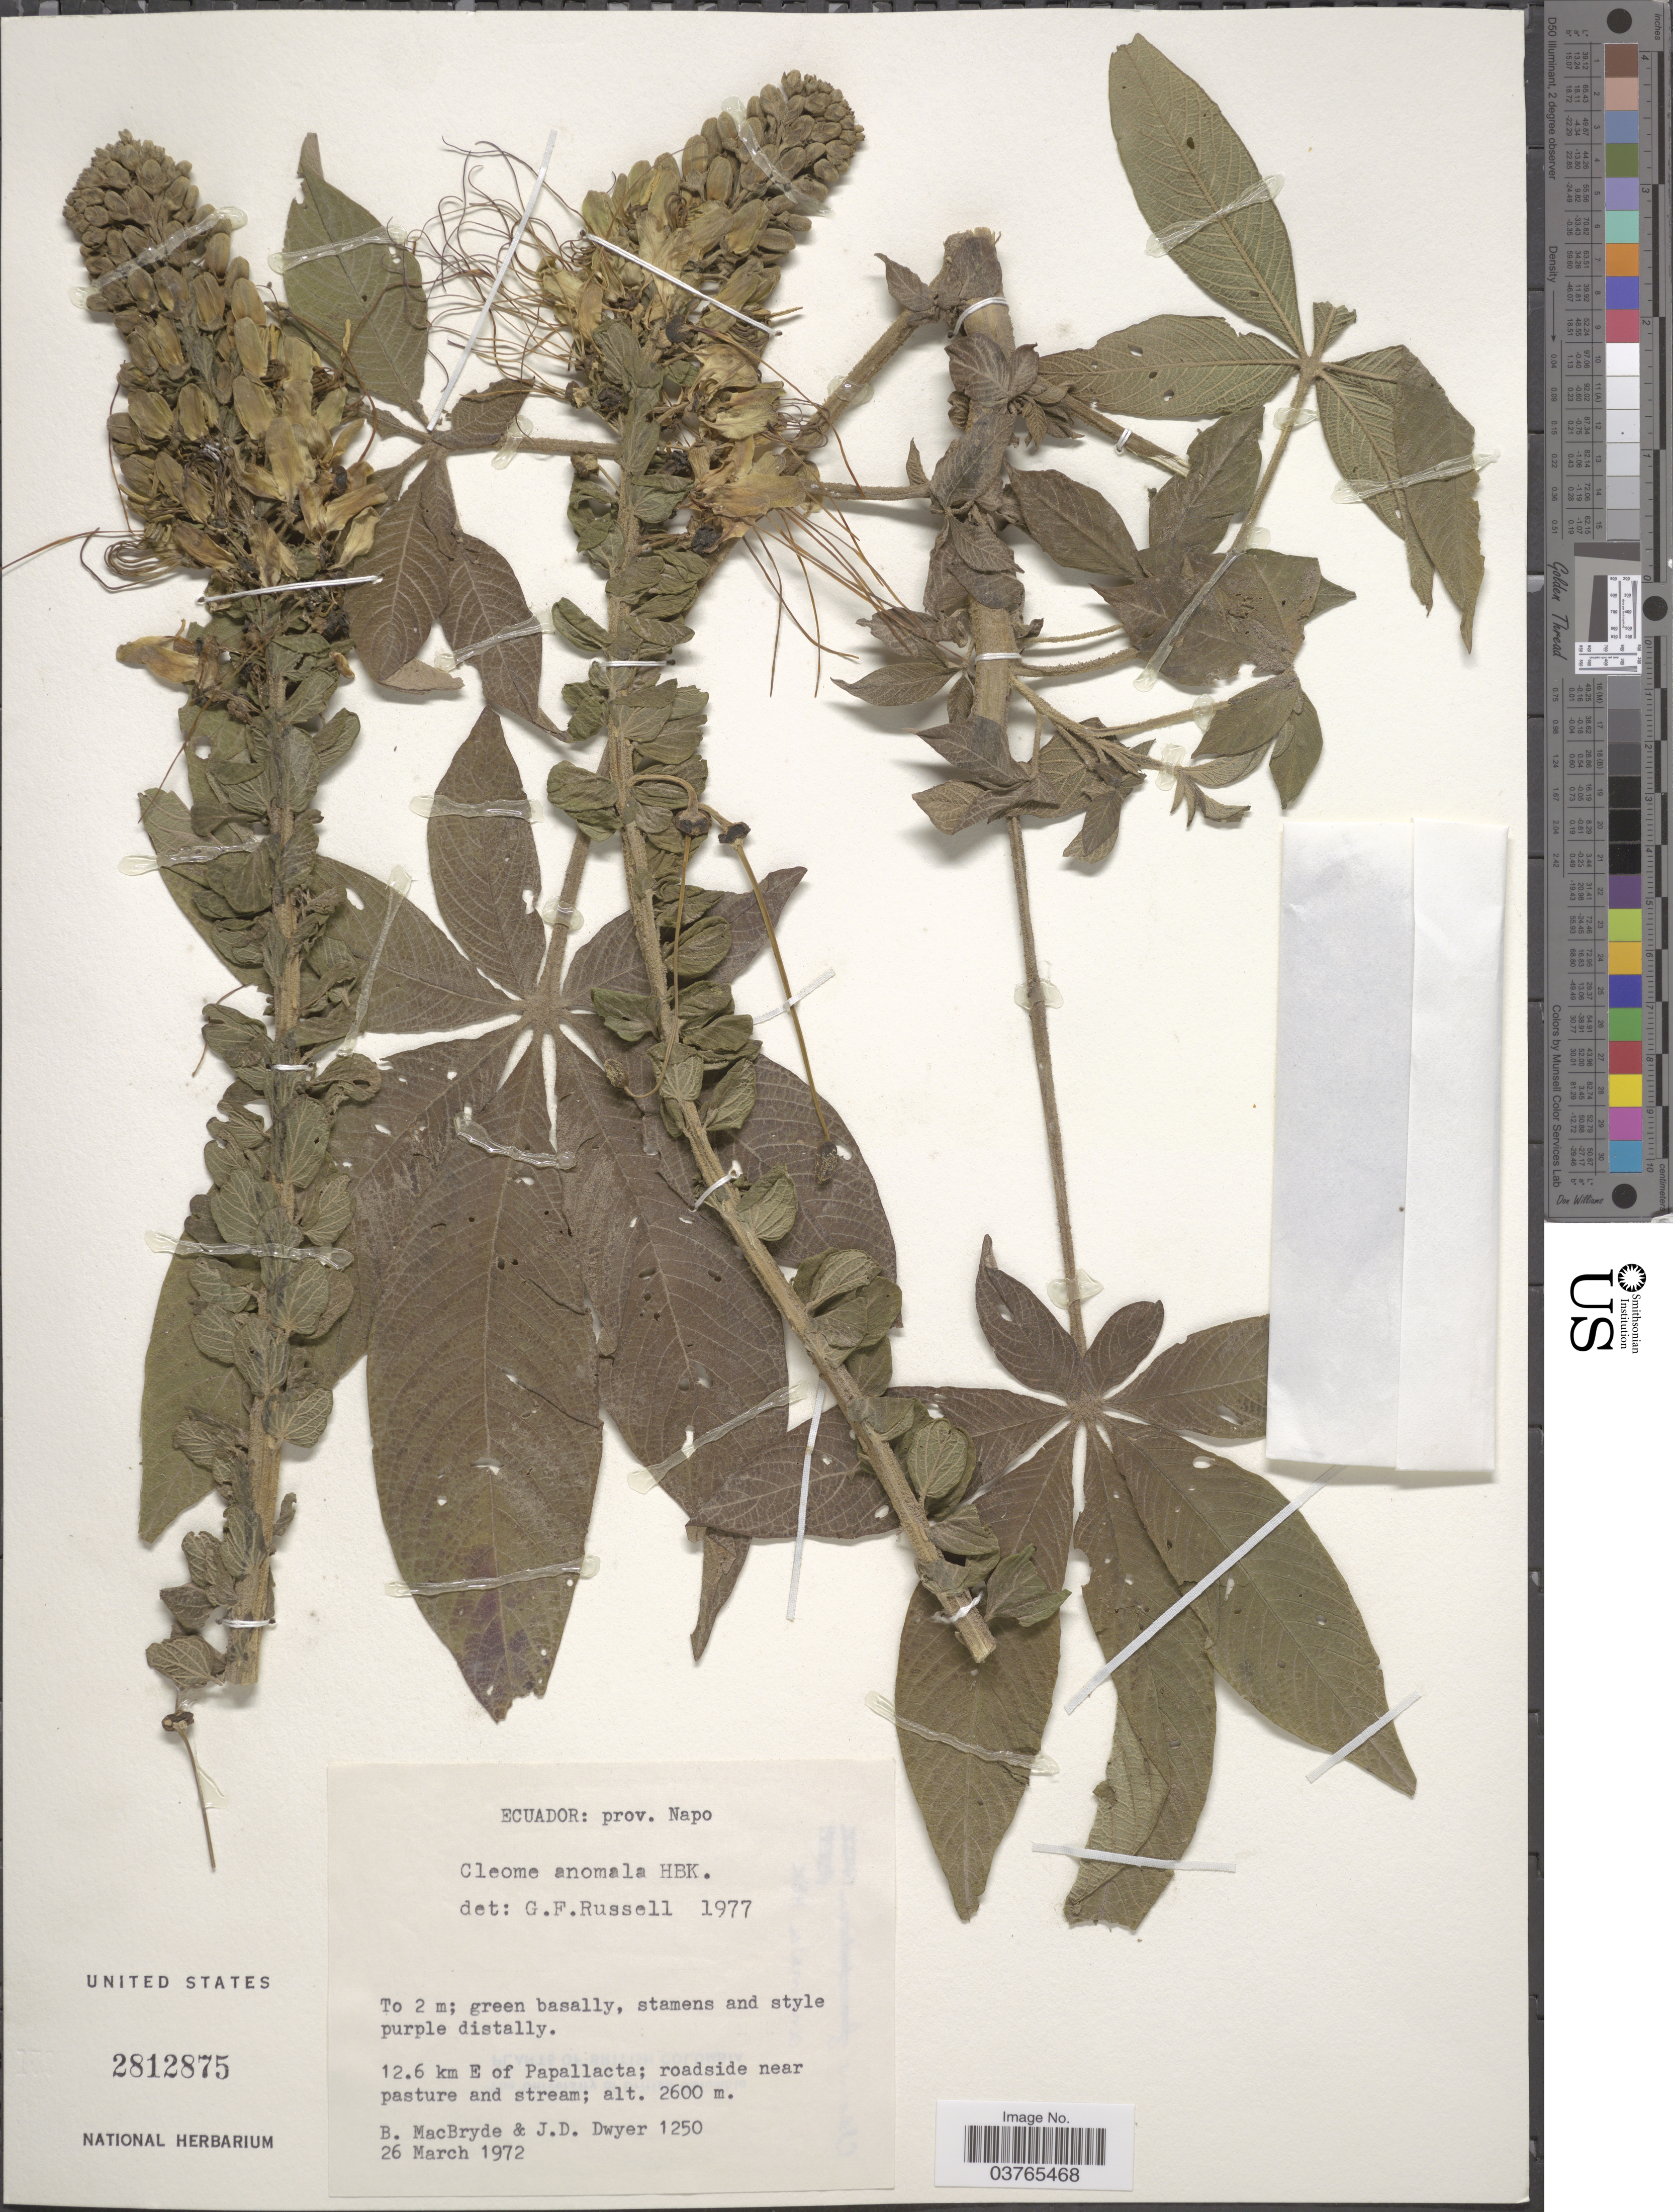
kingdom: Plantae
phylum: Tracheophyta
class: Magnoliopsida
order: Brassicales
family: Cleomaceae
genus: Andinocleome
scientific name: Andinocleome anomala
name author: (Kunth) Iltis ex E.M. McGinty & Roalson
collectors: B. MacBryde & J. D. Dwyer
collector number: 1250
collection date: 1972-03-26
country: Ecuador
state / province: Napo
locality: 12.6 km E of Papallacta; roadside near pasture and stream.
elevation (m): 2600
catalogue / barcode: US 2812875